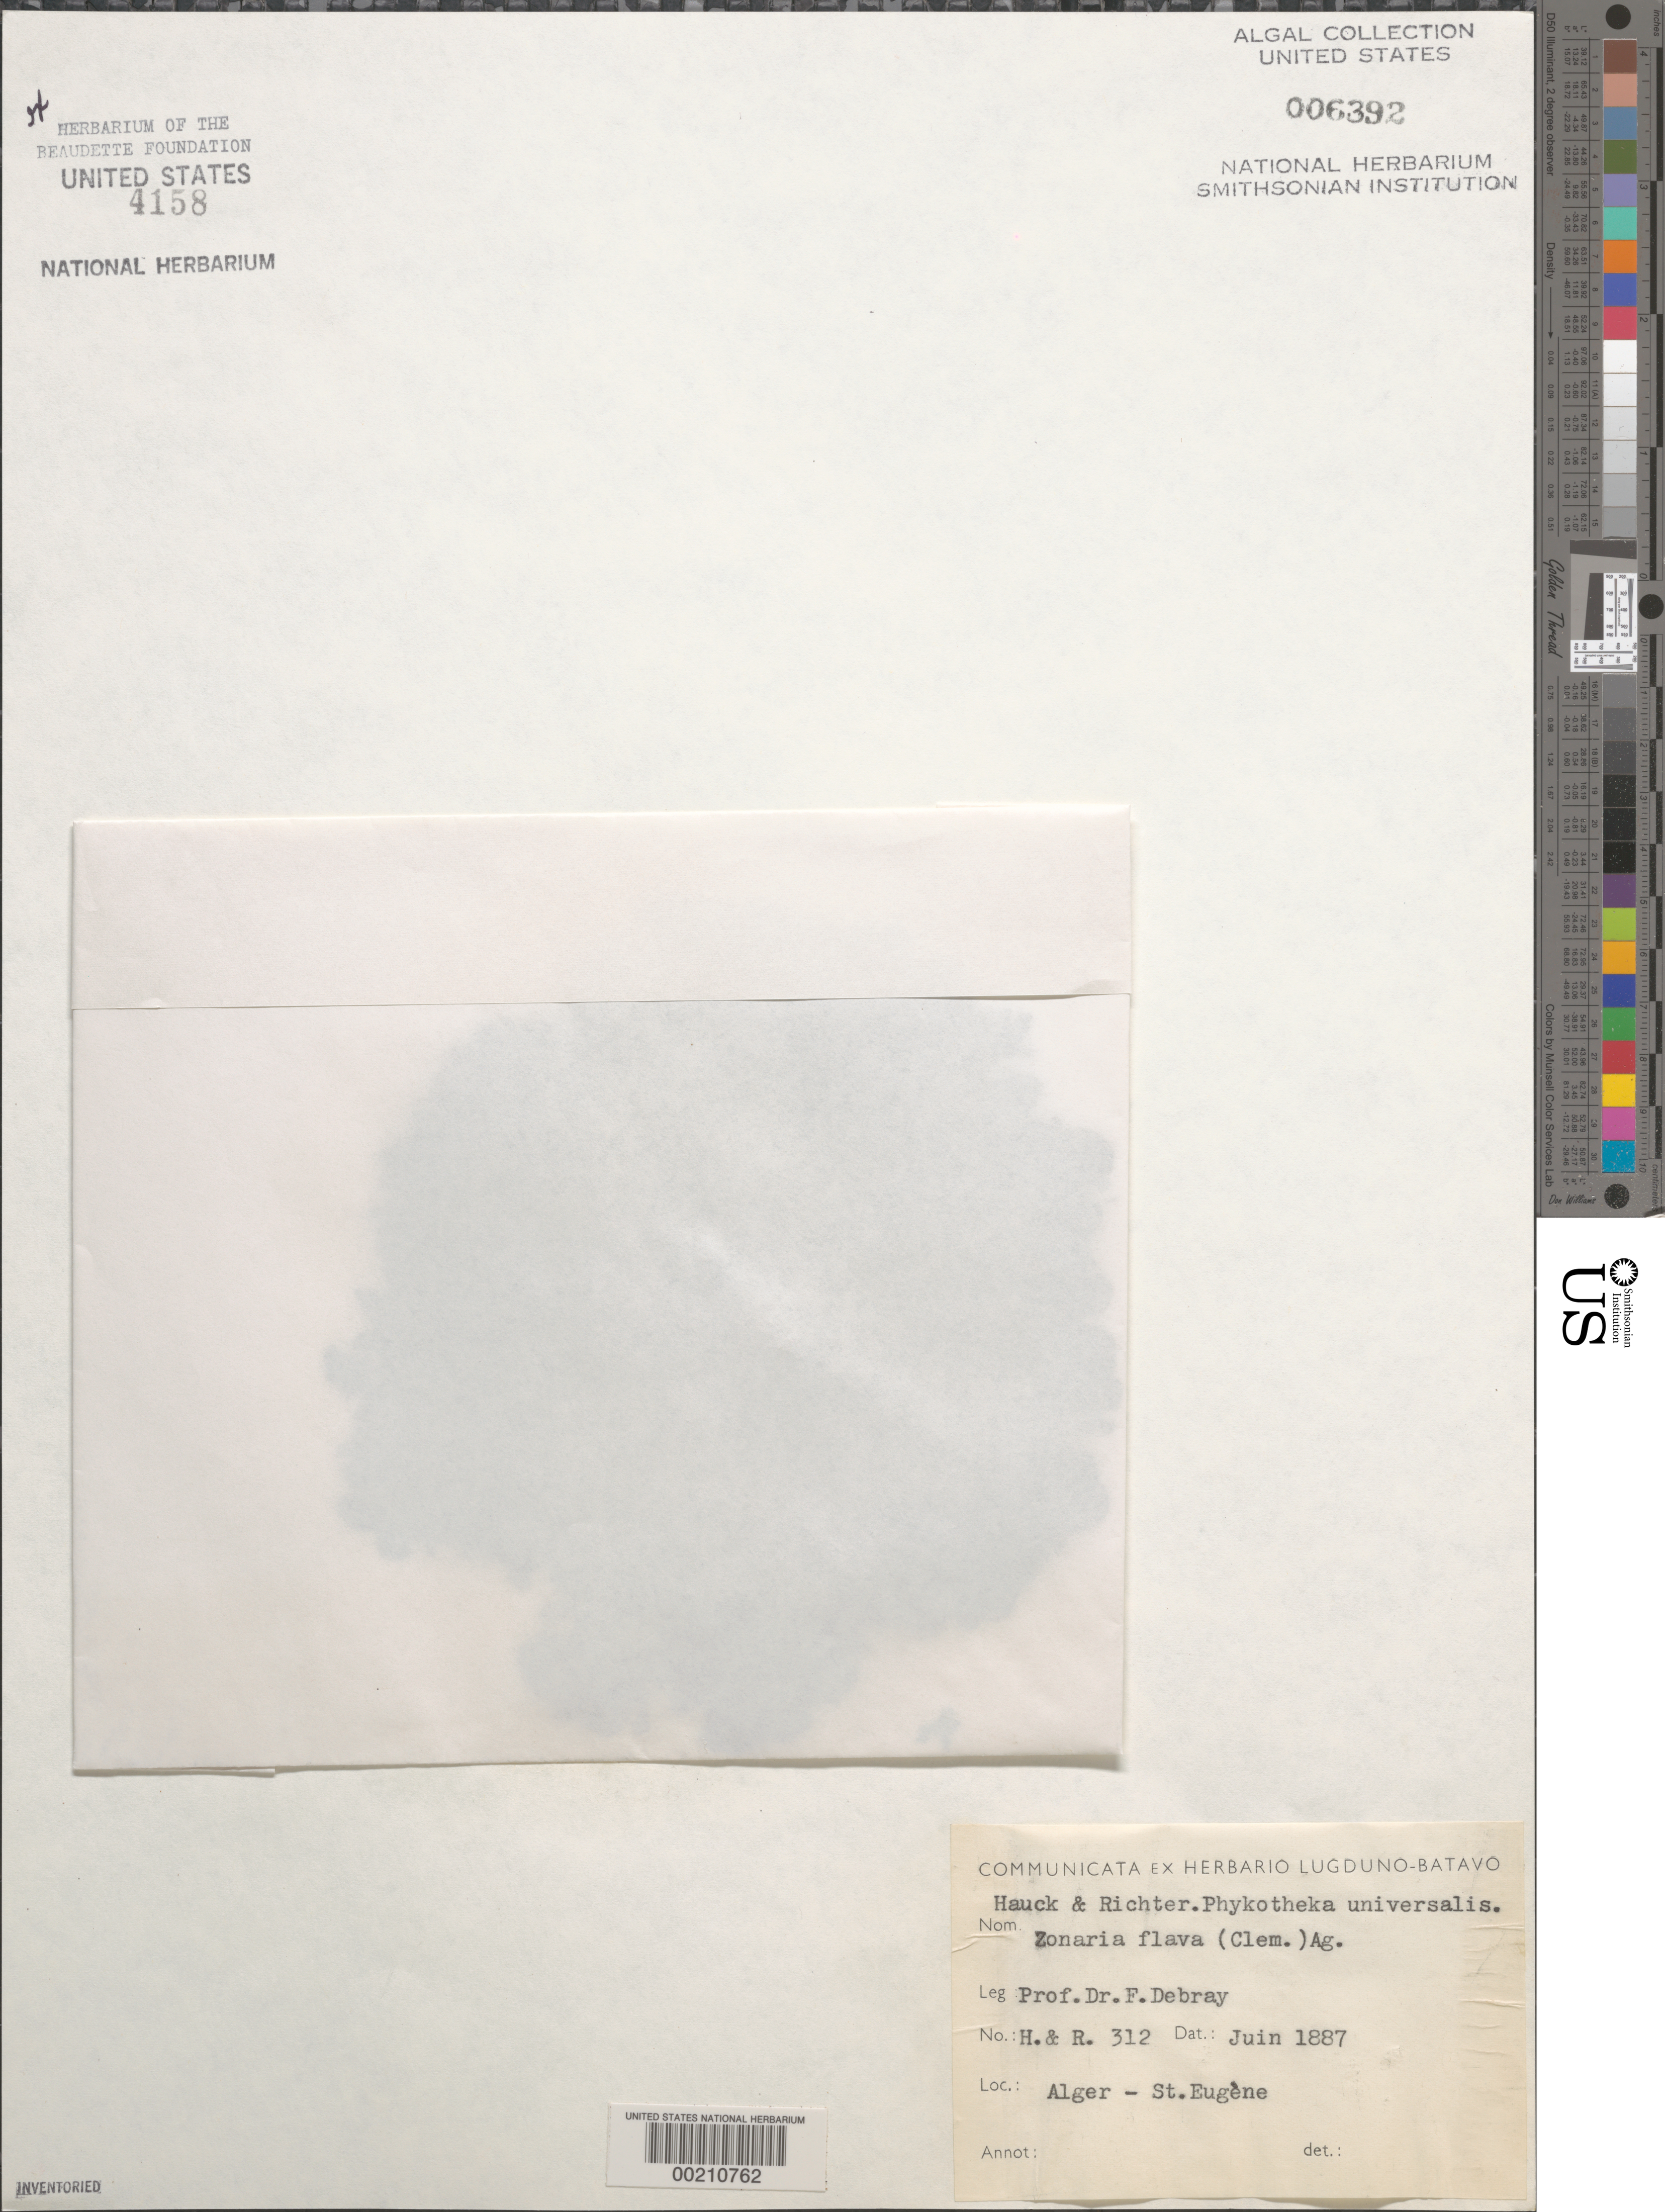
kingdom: Chromista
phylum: Ochrophyta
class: Phaeophyceae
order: Dictyotales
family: Dictyotaceae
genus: Zonaria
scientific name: Zonaria tournefortii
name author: (J.V.Lamouroux) Mont.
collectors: F. Debray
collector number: H & R 312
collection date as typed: Jun 1887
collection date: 1887-06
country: Algeria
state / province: Alger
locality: St. Eugene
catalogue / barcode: US 6392